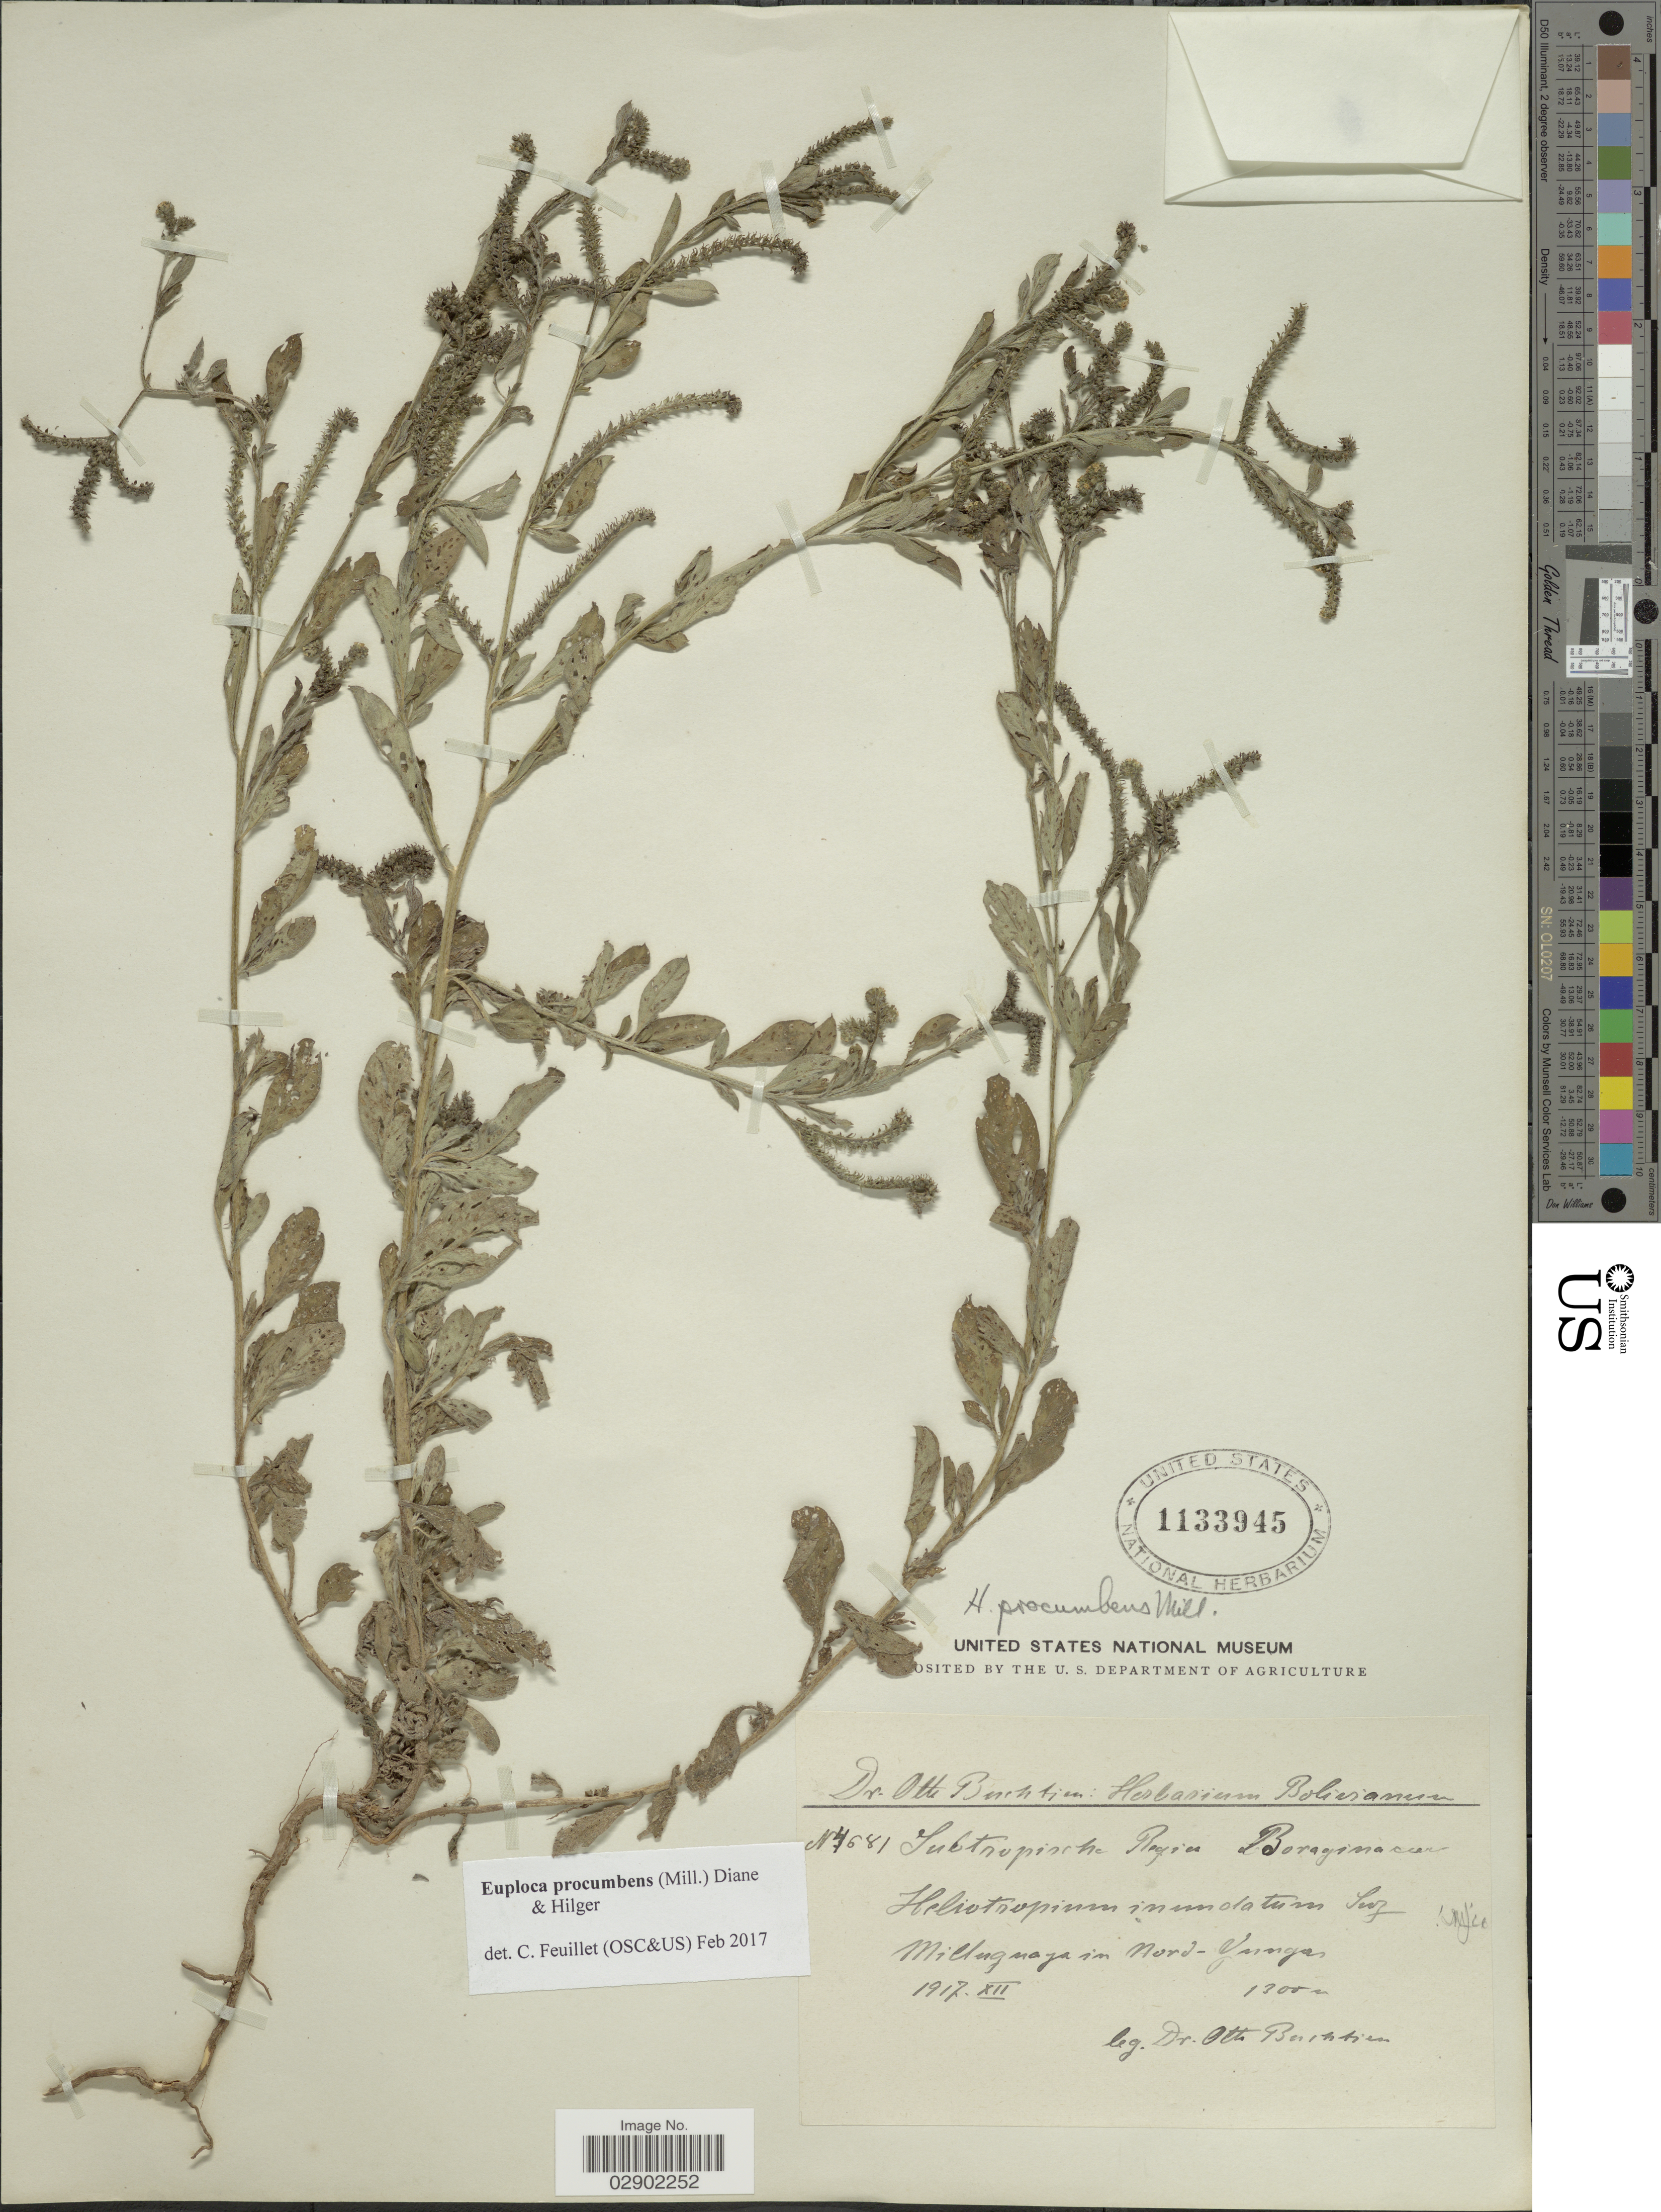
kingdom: Plantae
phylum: Tracheophyta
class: Magnoliopsida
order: Boraginales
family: Heliotropiaceae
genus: Euploca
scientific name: Euploca procumbens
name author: (Mill.) Diane & Hilger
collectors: O. Buchtien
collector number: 4681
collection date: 1917-12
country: Bolivia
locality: Milluguaya in Nord-Yungas.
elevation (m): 1300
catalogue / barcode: US 1133945